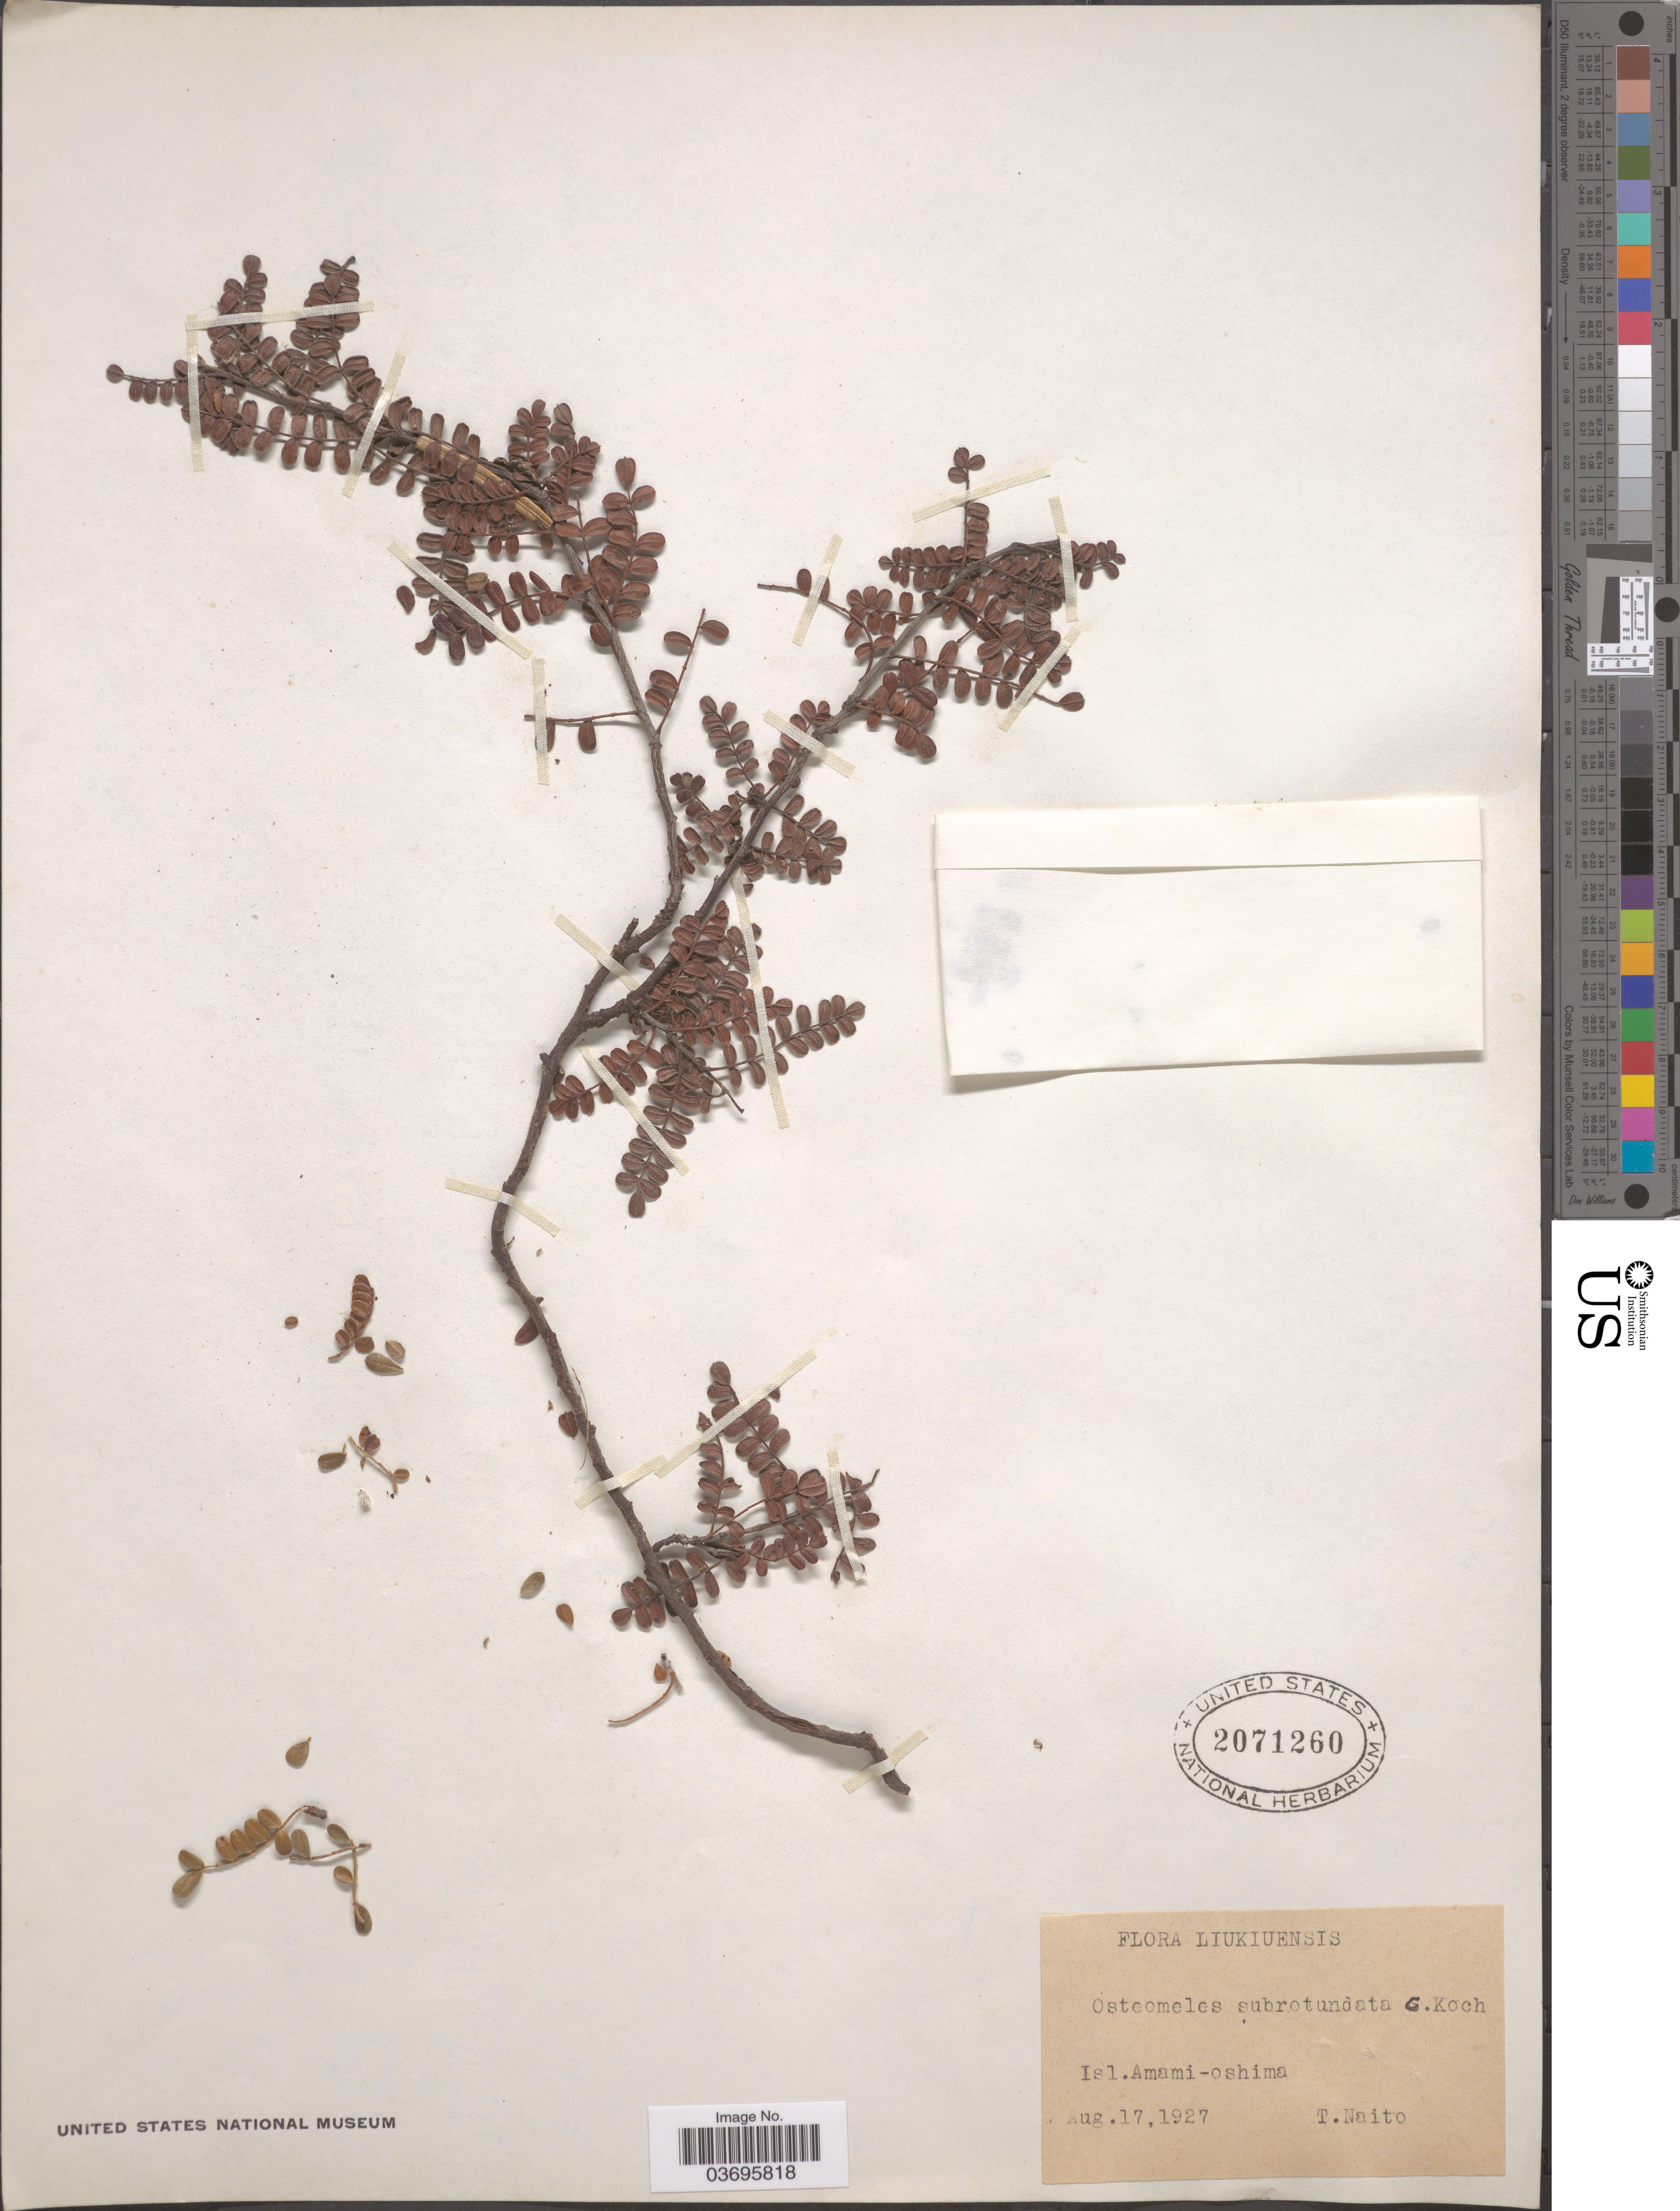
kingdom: Plantae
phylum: Tracheophyta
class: Magnoliopsida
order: Rosales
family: Rosaceae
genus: Osteomeles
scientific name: Osteomeles subrotunda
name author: K. Koch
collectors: T. Naito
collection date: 1927-08-17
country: Japan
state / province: Okinawa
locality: Liukiuensis. Isl. Amami-oshima.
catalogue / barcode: US 2071260